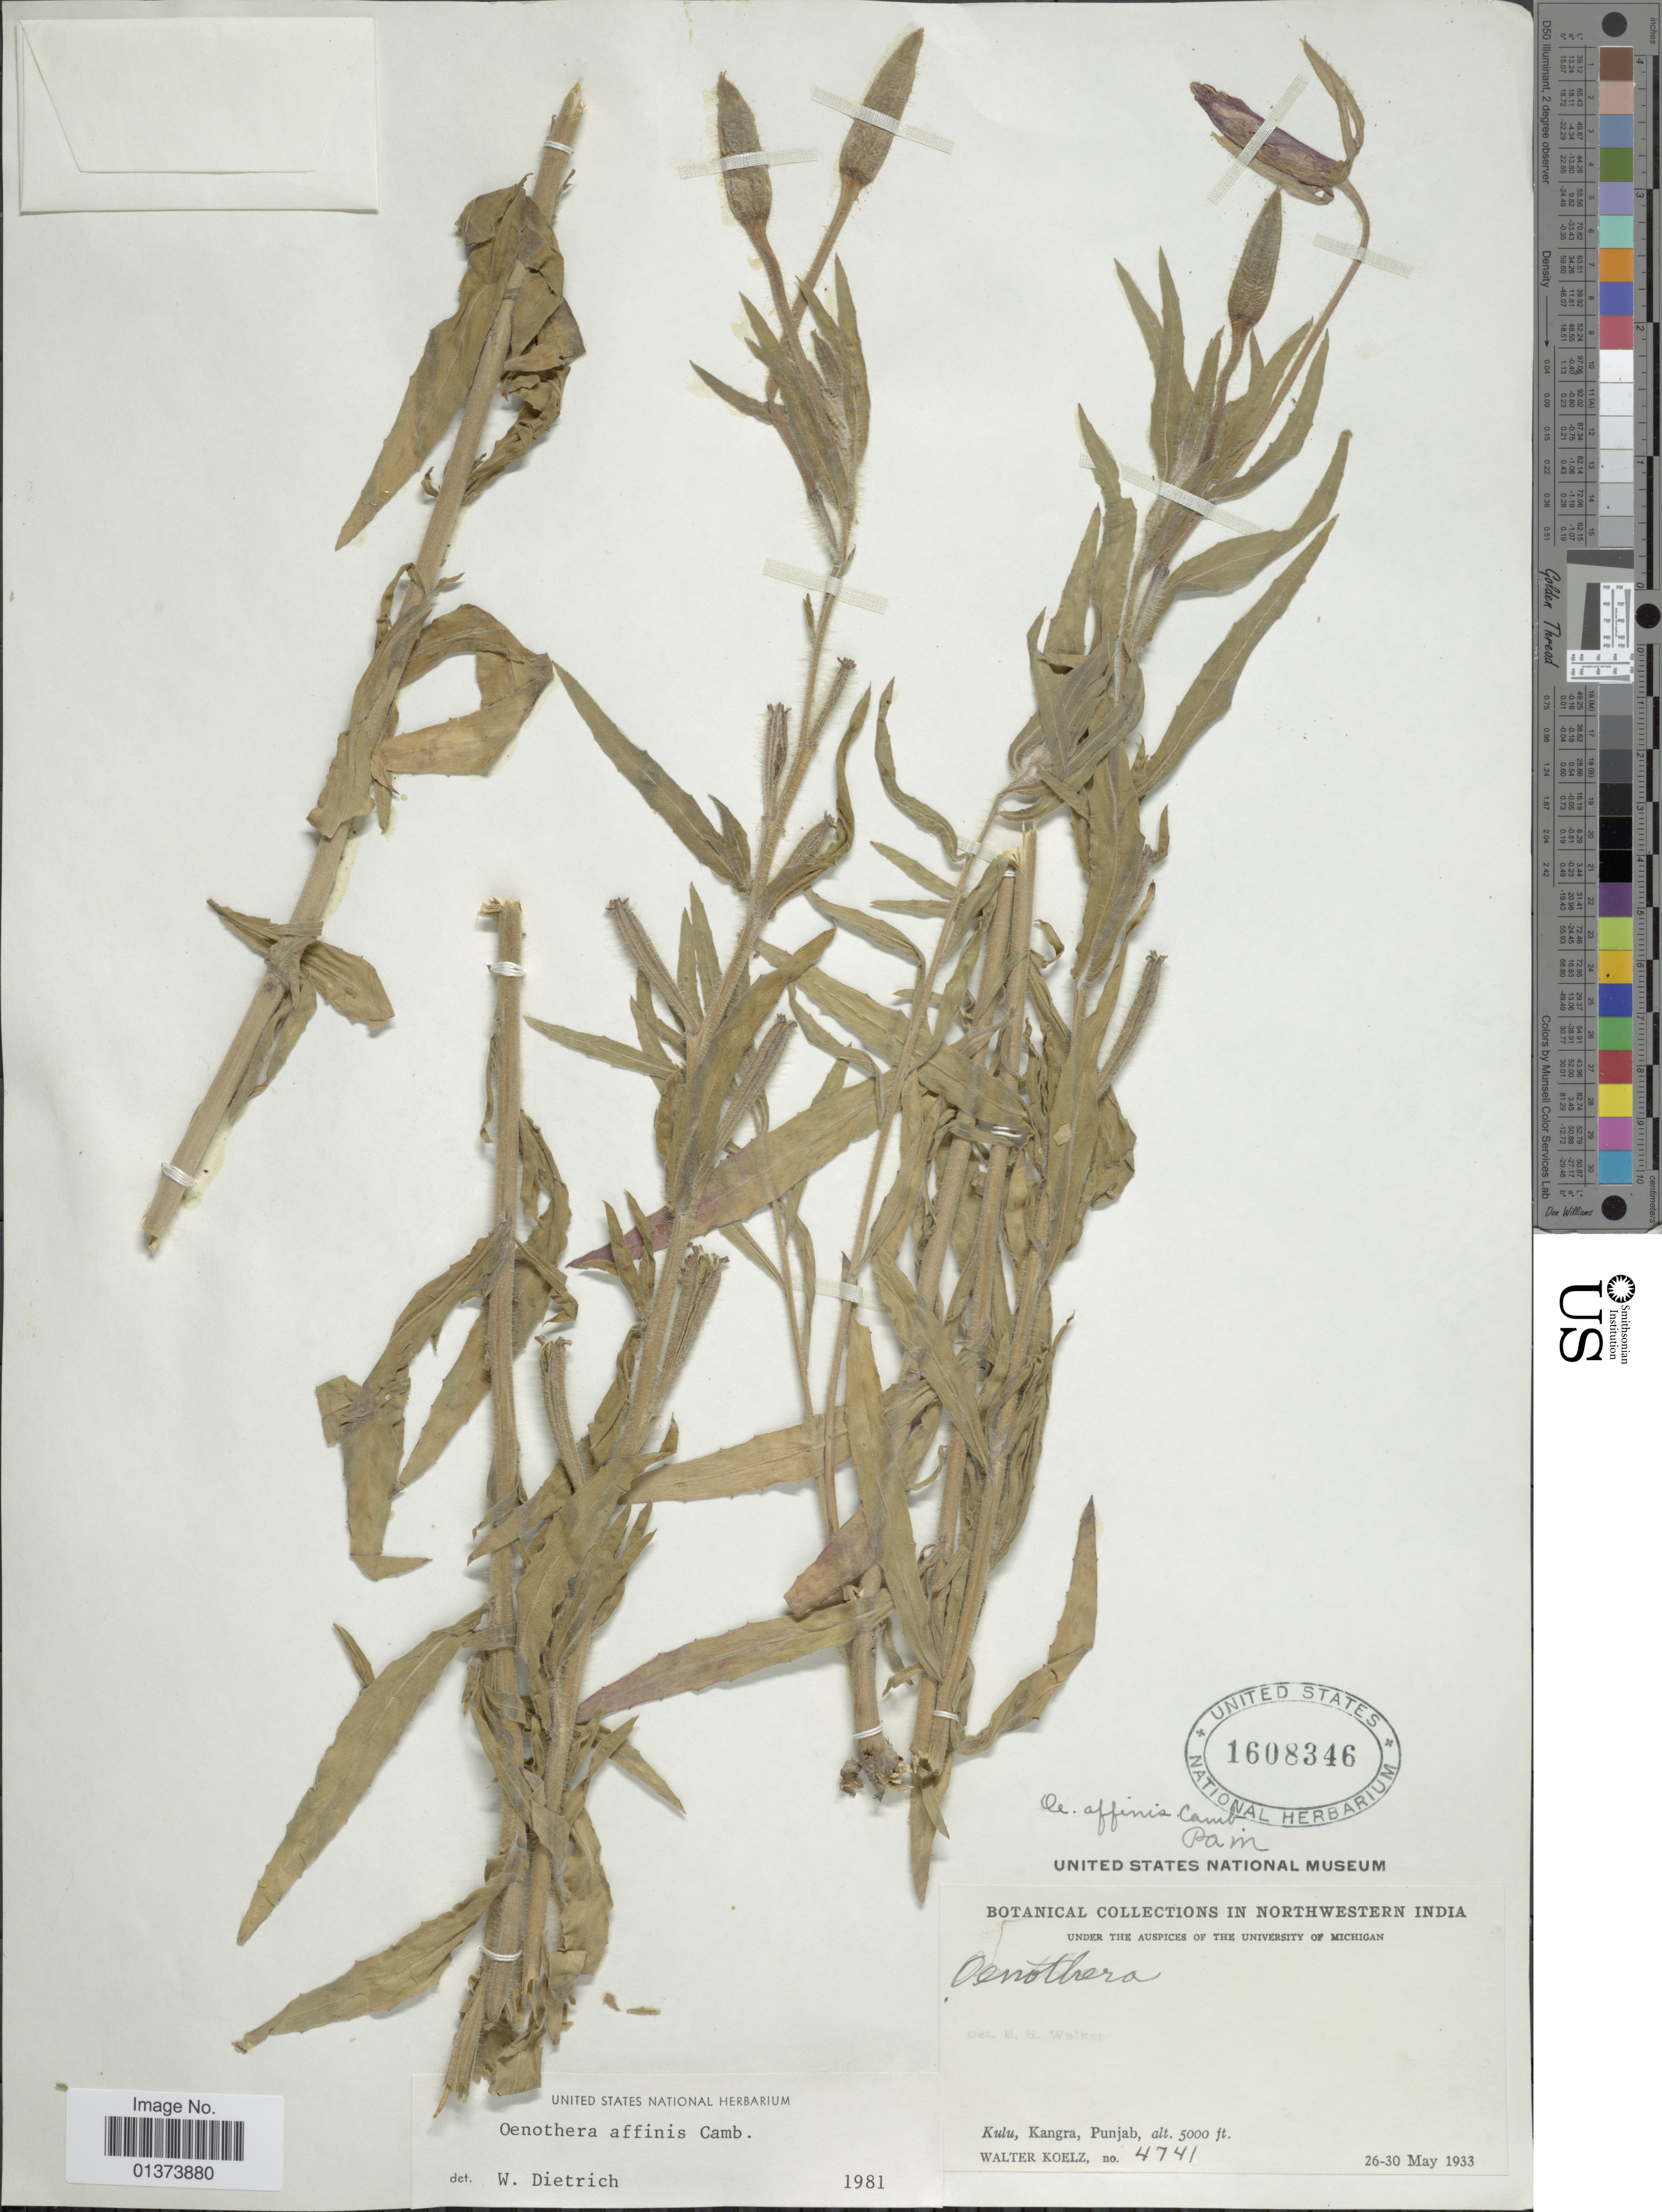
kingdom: Plantae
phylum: Tracheophyta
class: Magnoliopsida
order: Myrtales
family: Onagraceae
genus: Oenothera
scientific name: Oenothera affinis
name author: Cambess.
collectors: W. N. Koelz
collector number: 4741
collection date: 1933-05-26/1933-05-30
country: India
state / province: Himachal Pradesh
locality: Kulu, Kangra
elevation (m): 1524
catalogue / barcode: US 1608346